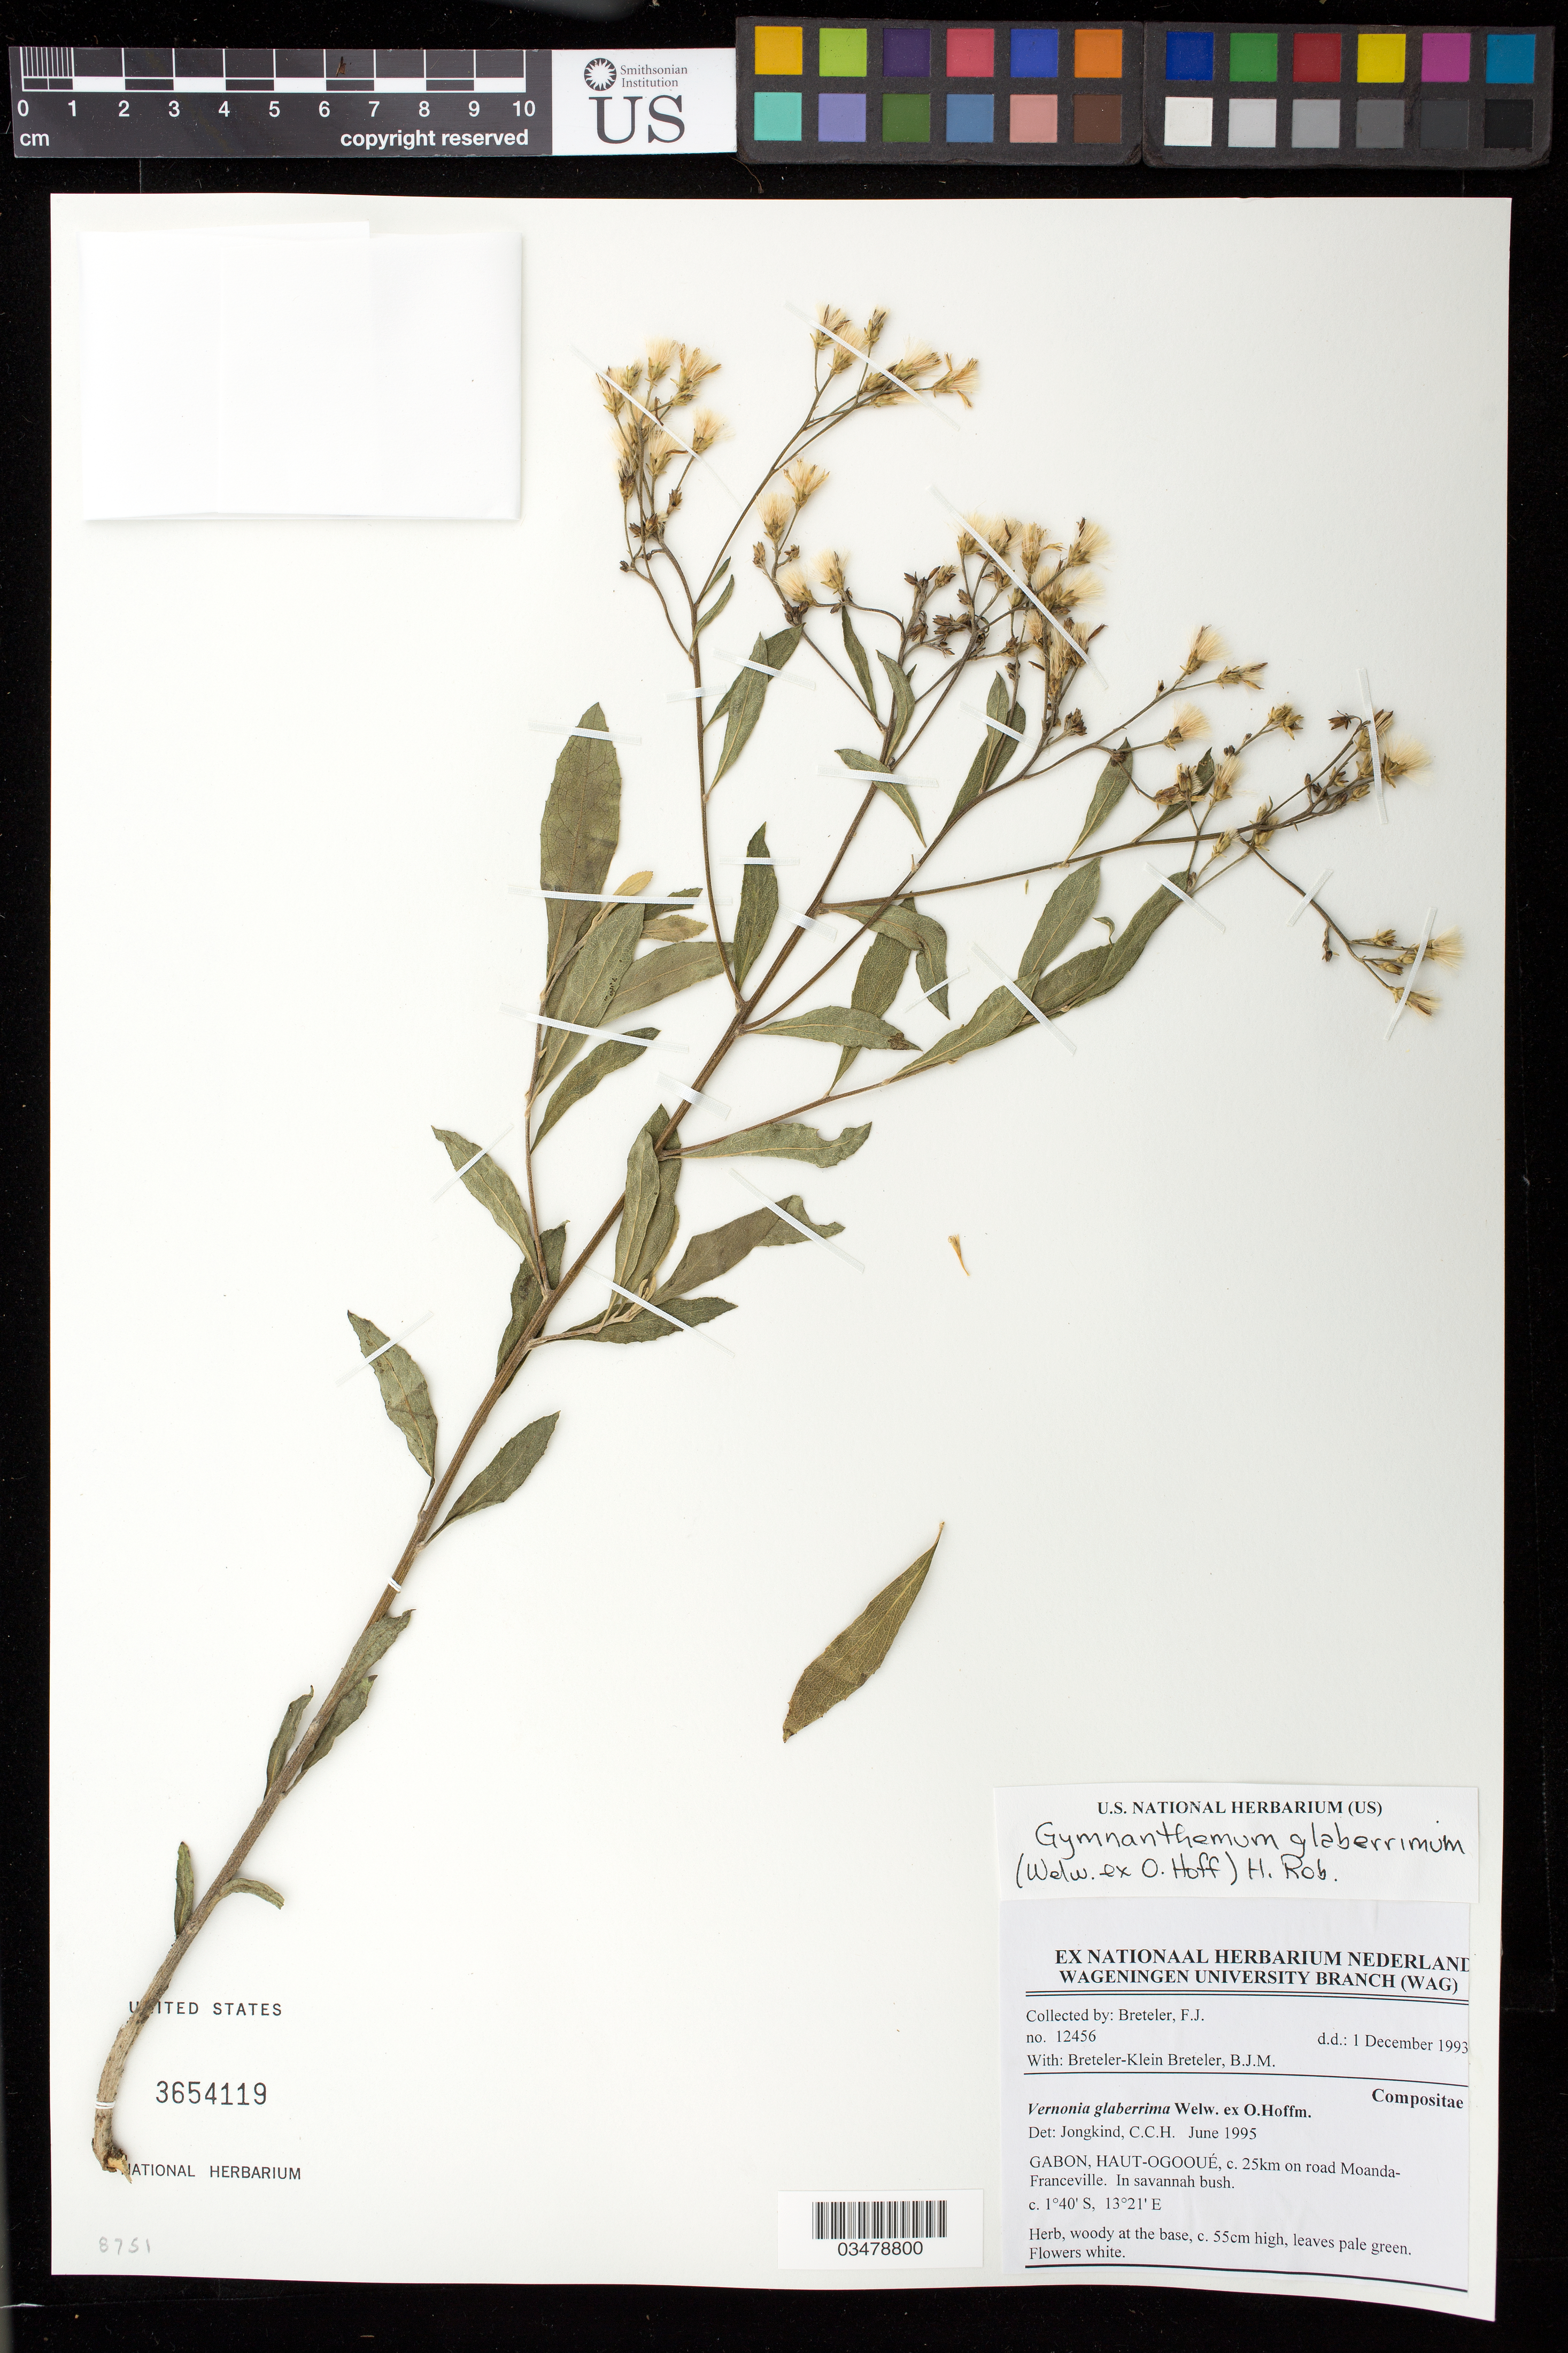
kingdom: Plantae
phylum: Tracheophyta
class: Magnoliopsida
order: Asterales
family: Asteraceae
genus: Gymnanthemum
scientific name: Gymnanthemum glaberrimum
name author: (Welw. ex O. Hoffm.) H. Rob.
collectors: F. J. Breteler & B. J. M. Breteler-Klein Breteler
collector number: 12456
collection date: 1993-12-01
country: Gabon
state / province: Haut-Ogooué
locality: c. 25 km on road Moanda-Franceville.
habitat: In savannah bush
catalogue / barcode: US 3654119